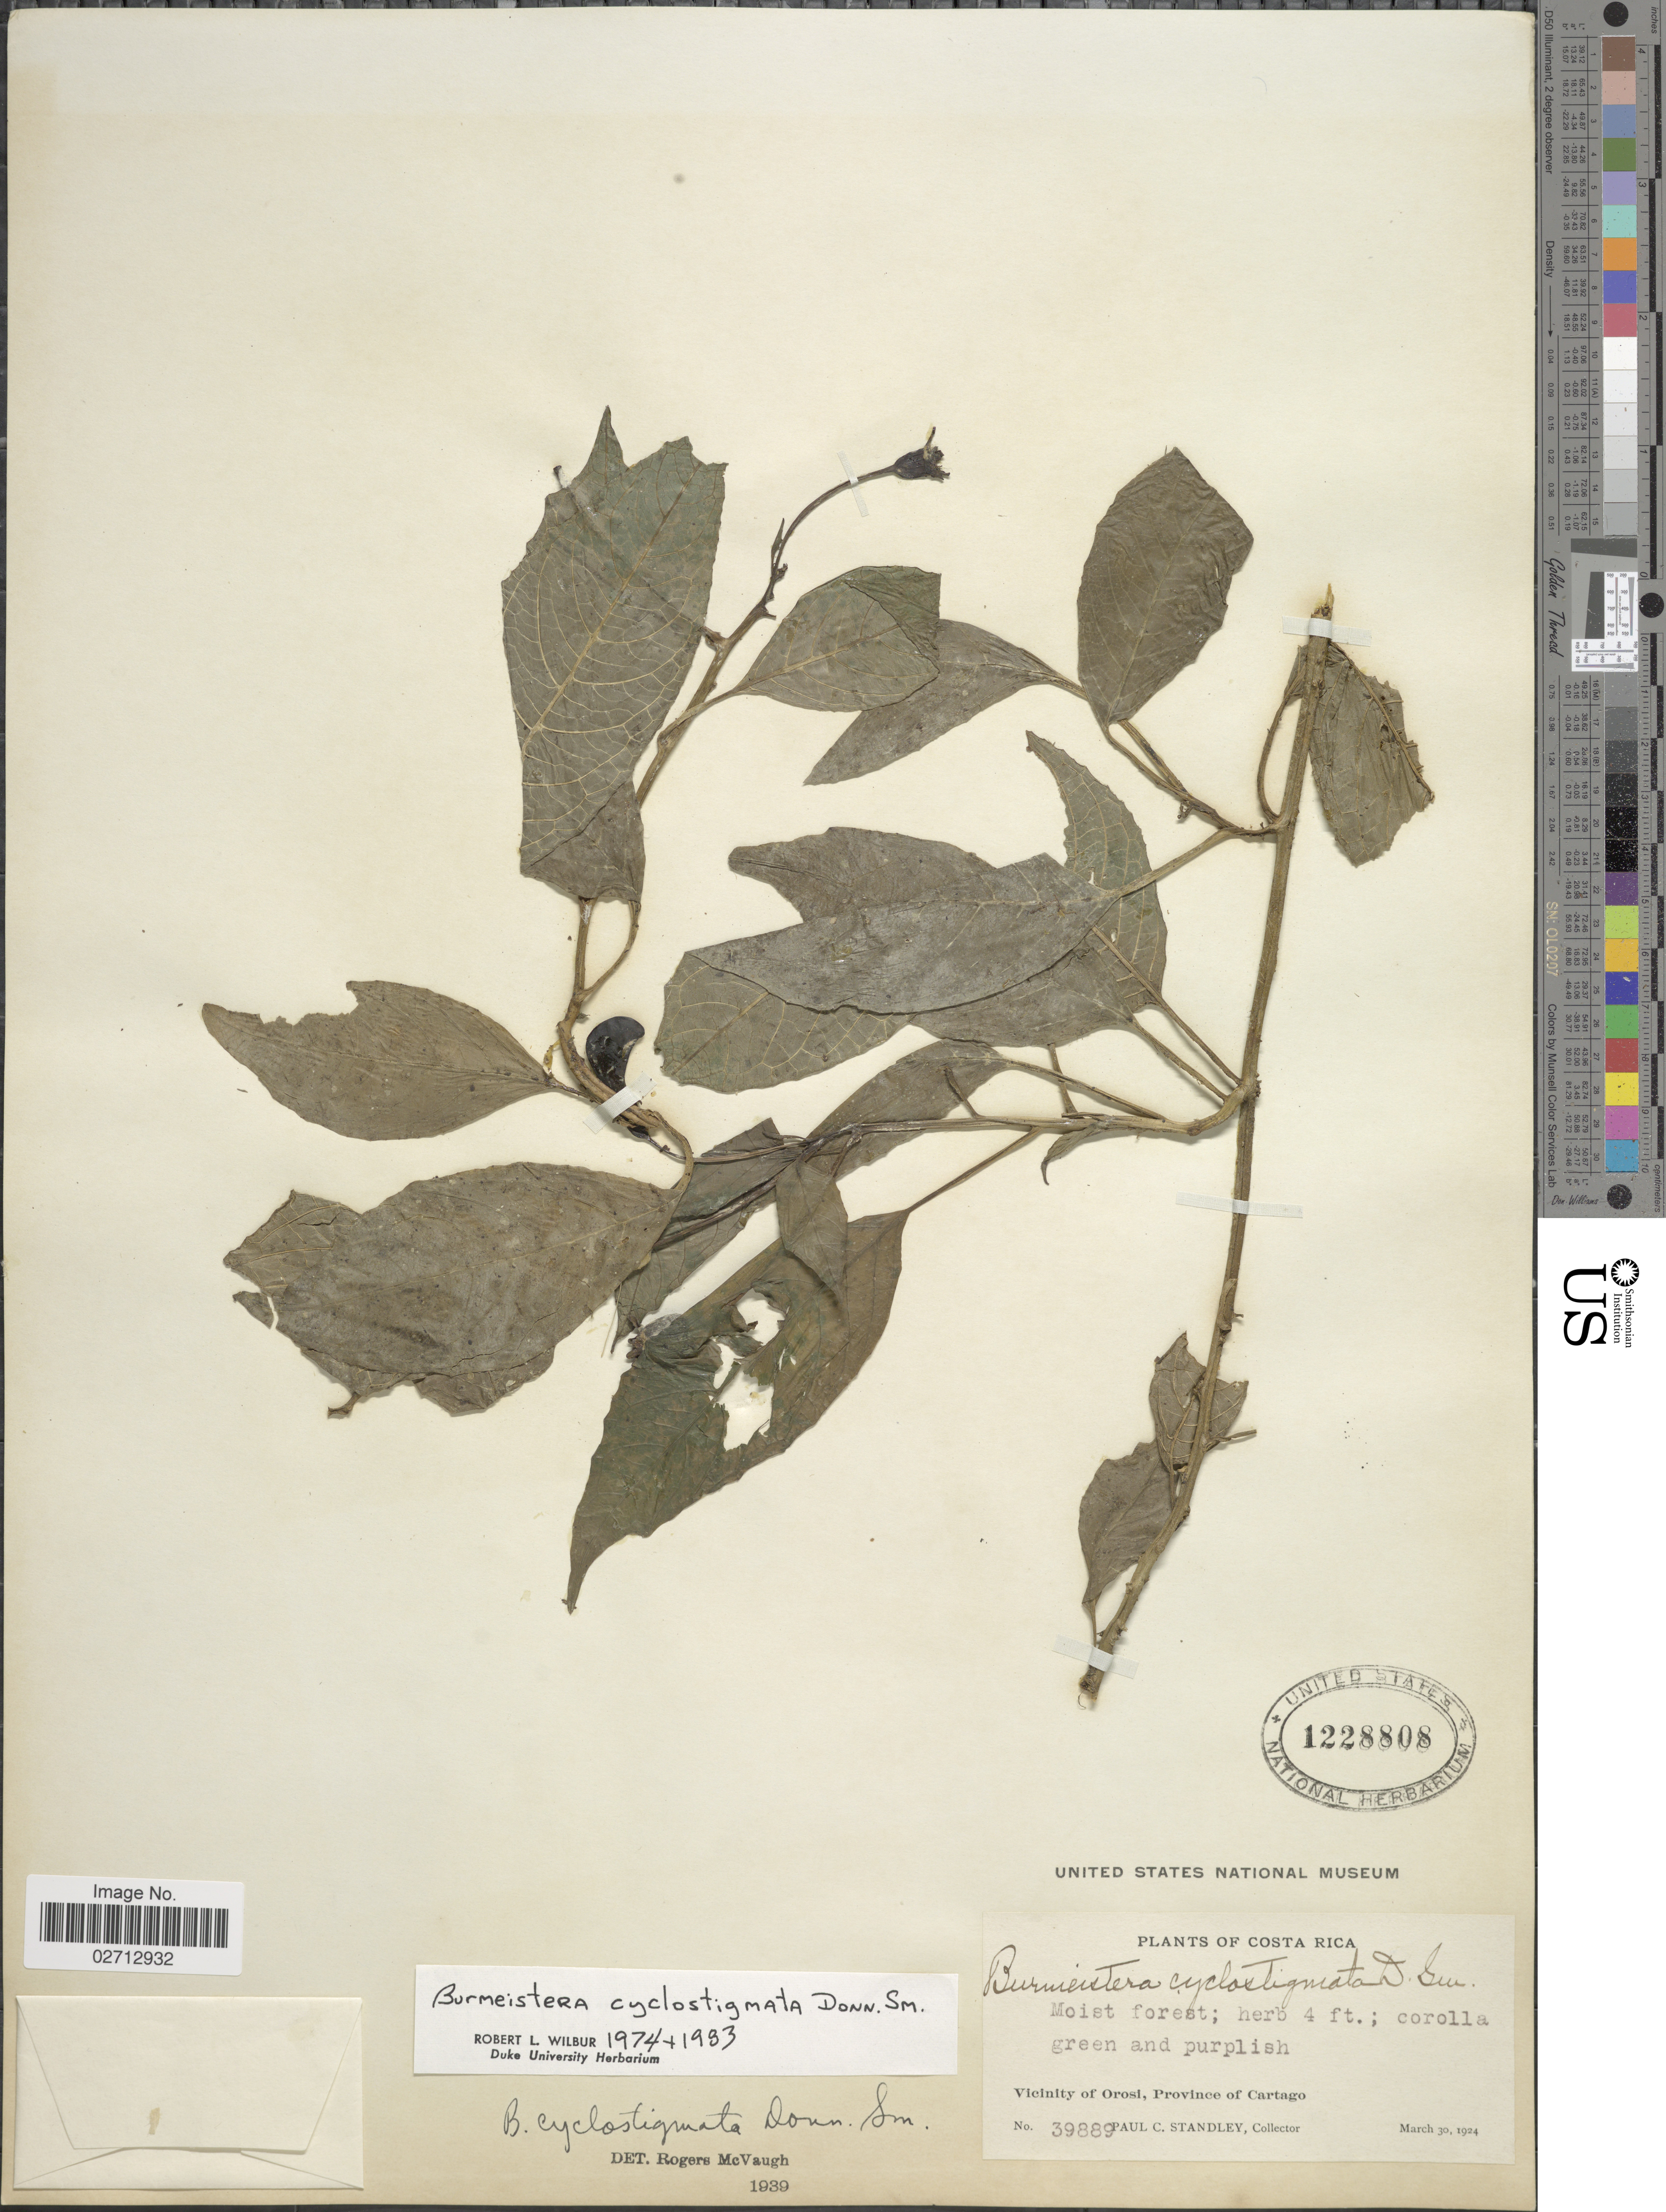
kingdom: Plantae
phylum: Tracheophyta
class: Magnoliopsida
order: Asterales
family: Campanulaceae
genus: Burmeistera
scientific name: Burmeistera cyclostigmata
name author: Donn. Sm.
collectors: P. C. Standley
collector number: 39889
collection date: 1924-03-30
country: Costa Rica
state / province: Cartago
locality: Vicinity of Orosi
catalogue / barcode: US 1228808